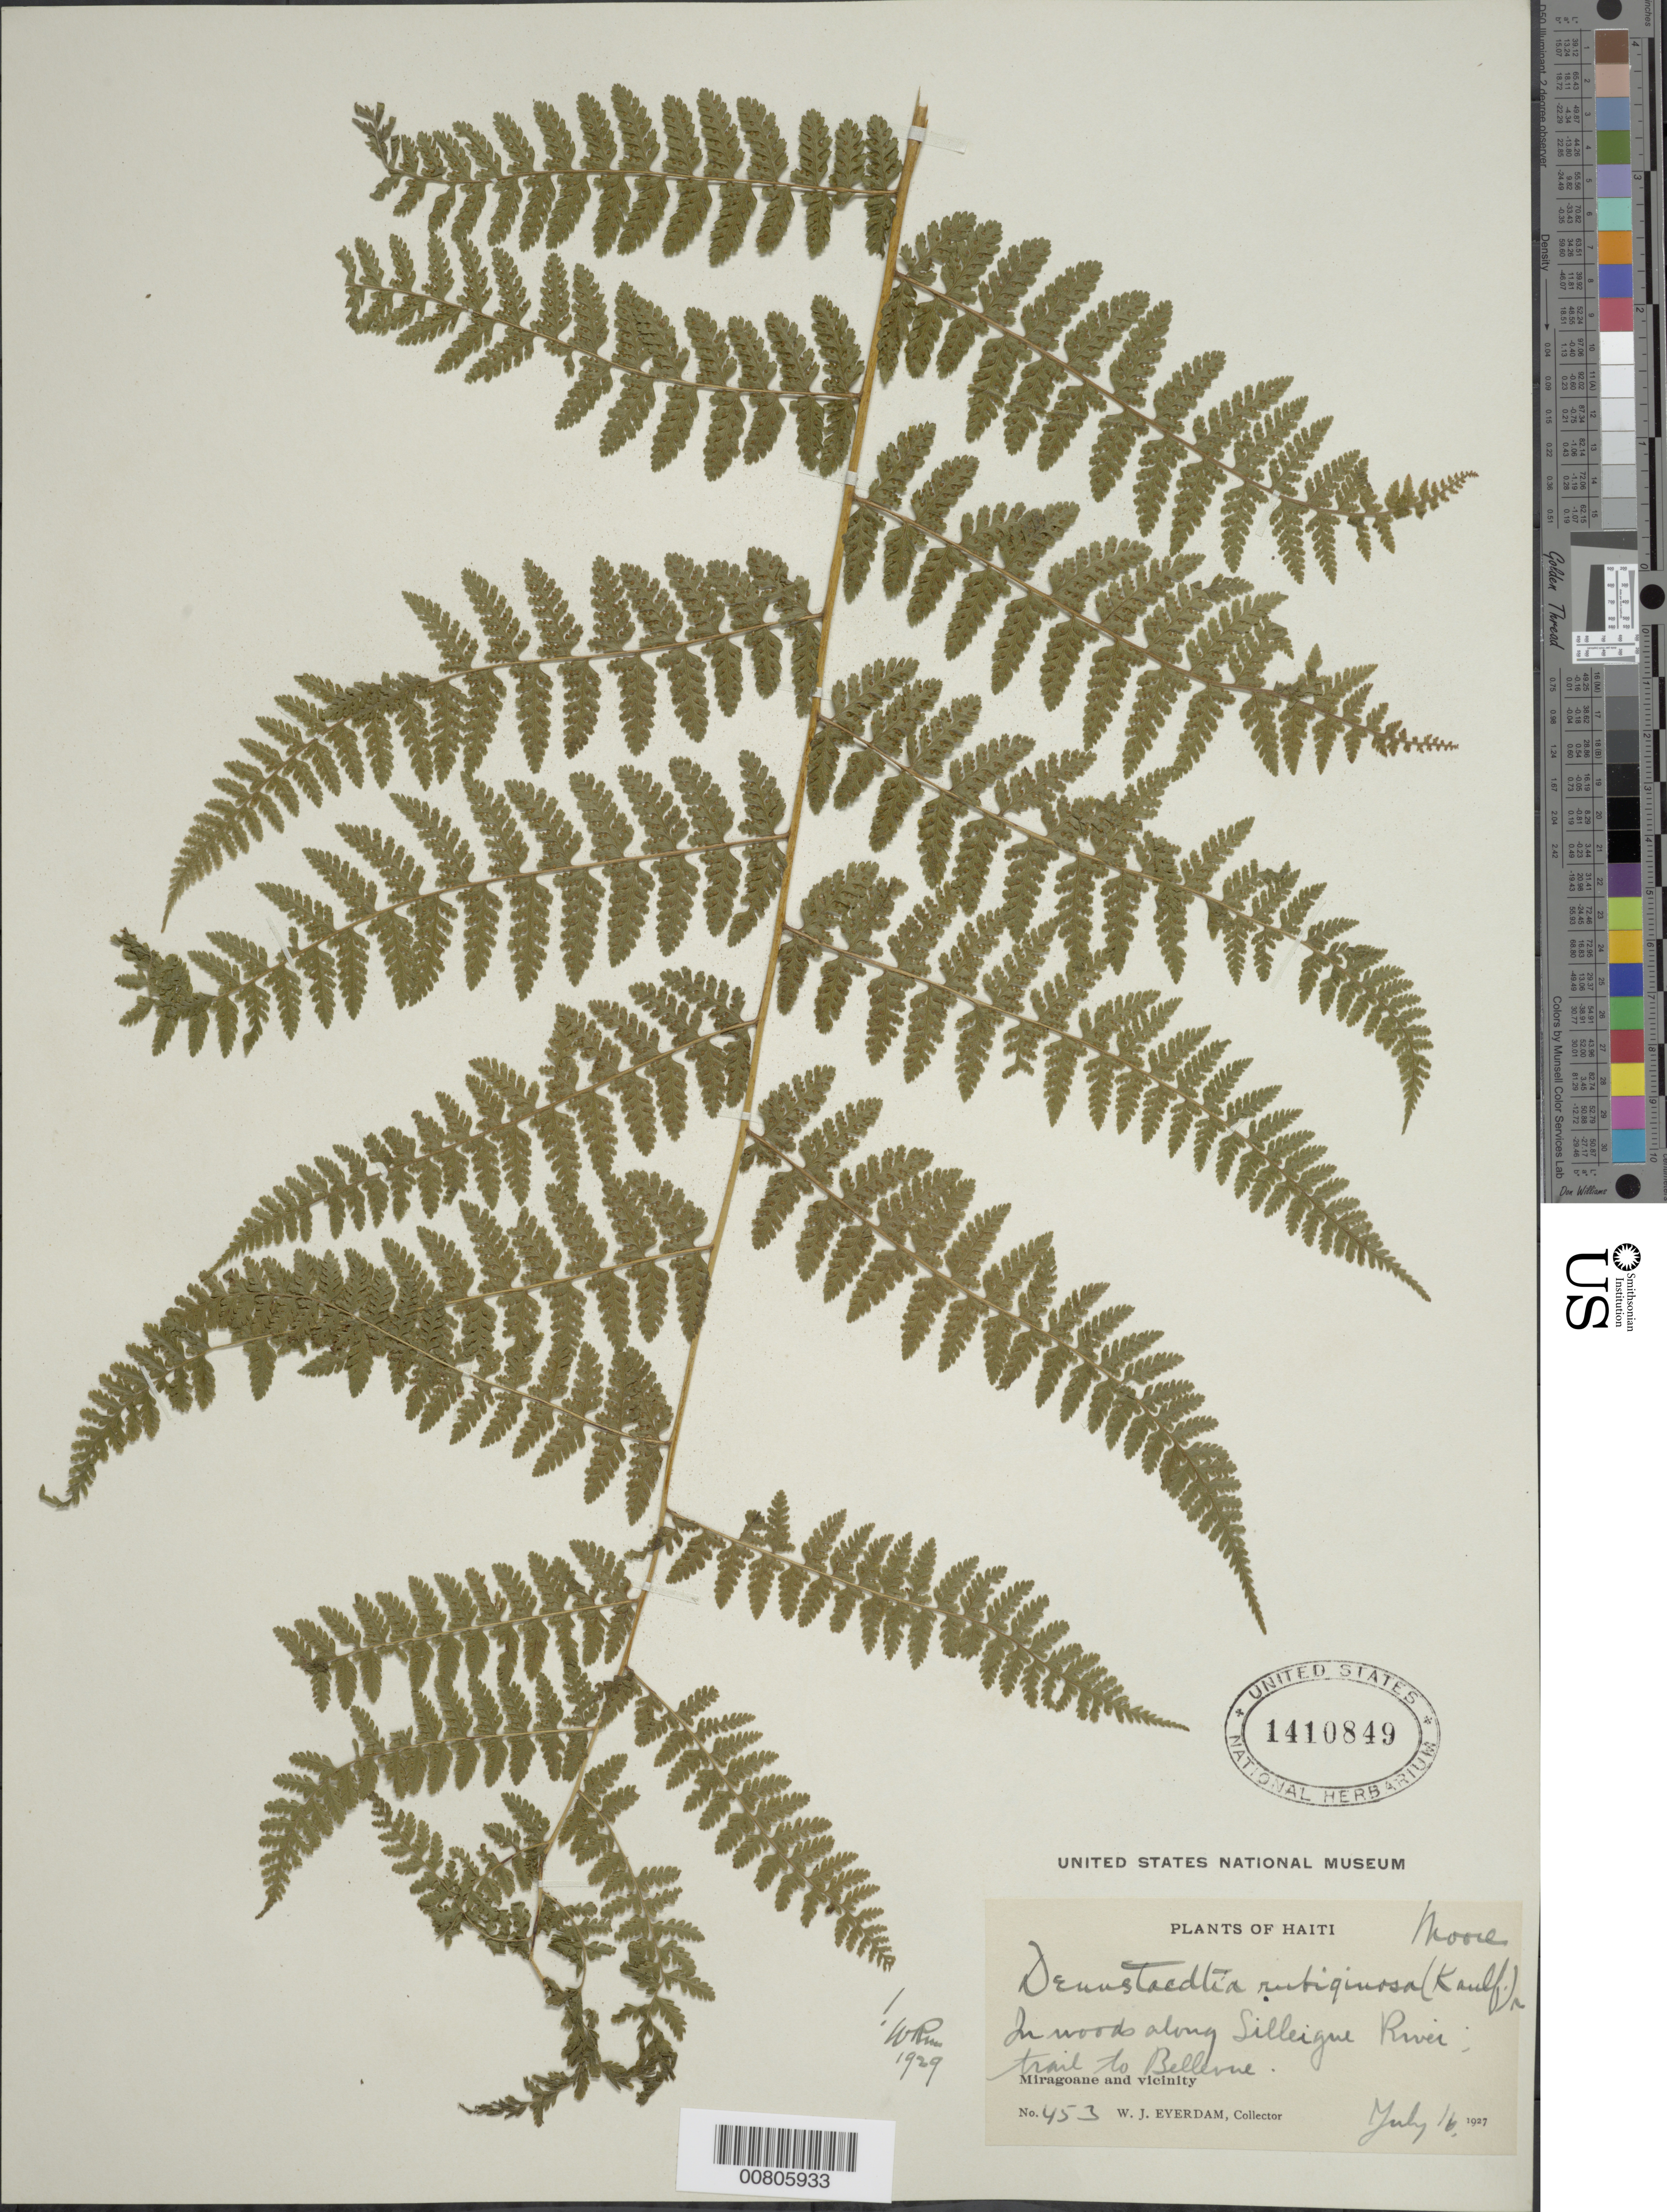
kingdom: Plantae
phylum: Tracheophyta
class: Polypodiopsida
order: Polypodiales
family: Dennstaedtiaceae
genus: Dennstaedtia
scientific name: Dennstaedtia cicutaria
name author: (Sw.) T. Moore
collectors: W. J. Eyerdam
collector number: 453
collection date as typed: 16 Jul 1927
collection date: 1927-07-16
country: Haiti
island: Hispaniola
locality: Miragoane and vicinity; Silleigue River, trail to Bellevue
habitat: Woods along river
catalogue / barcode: US 1410849